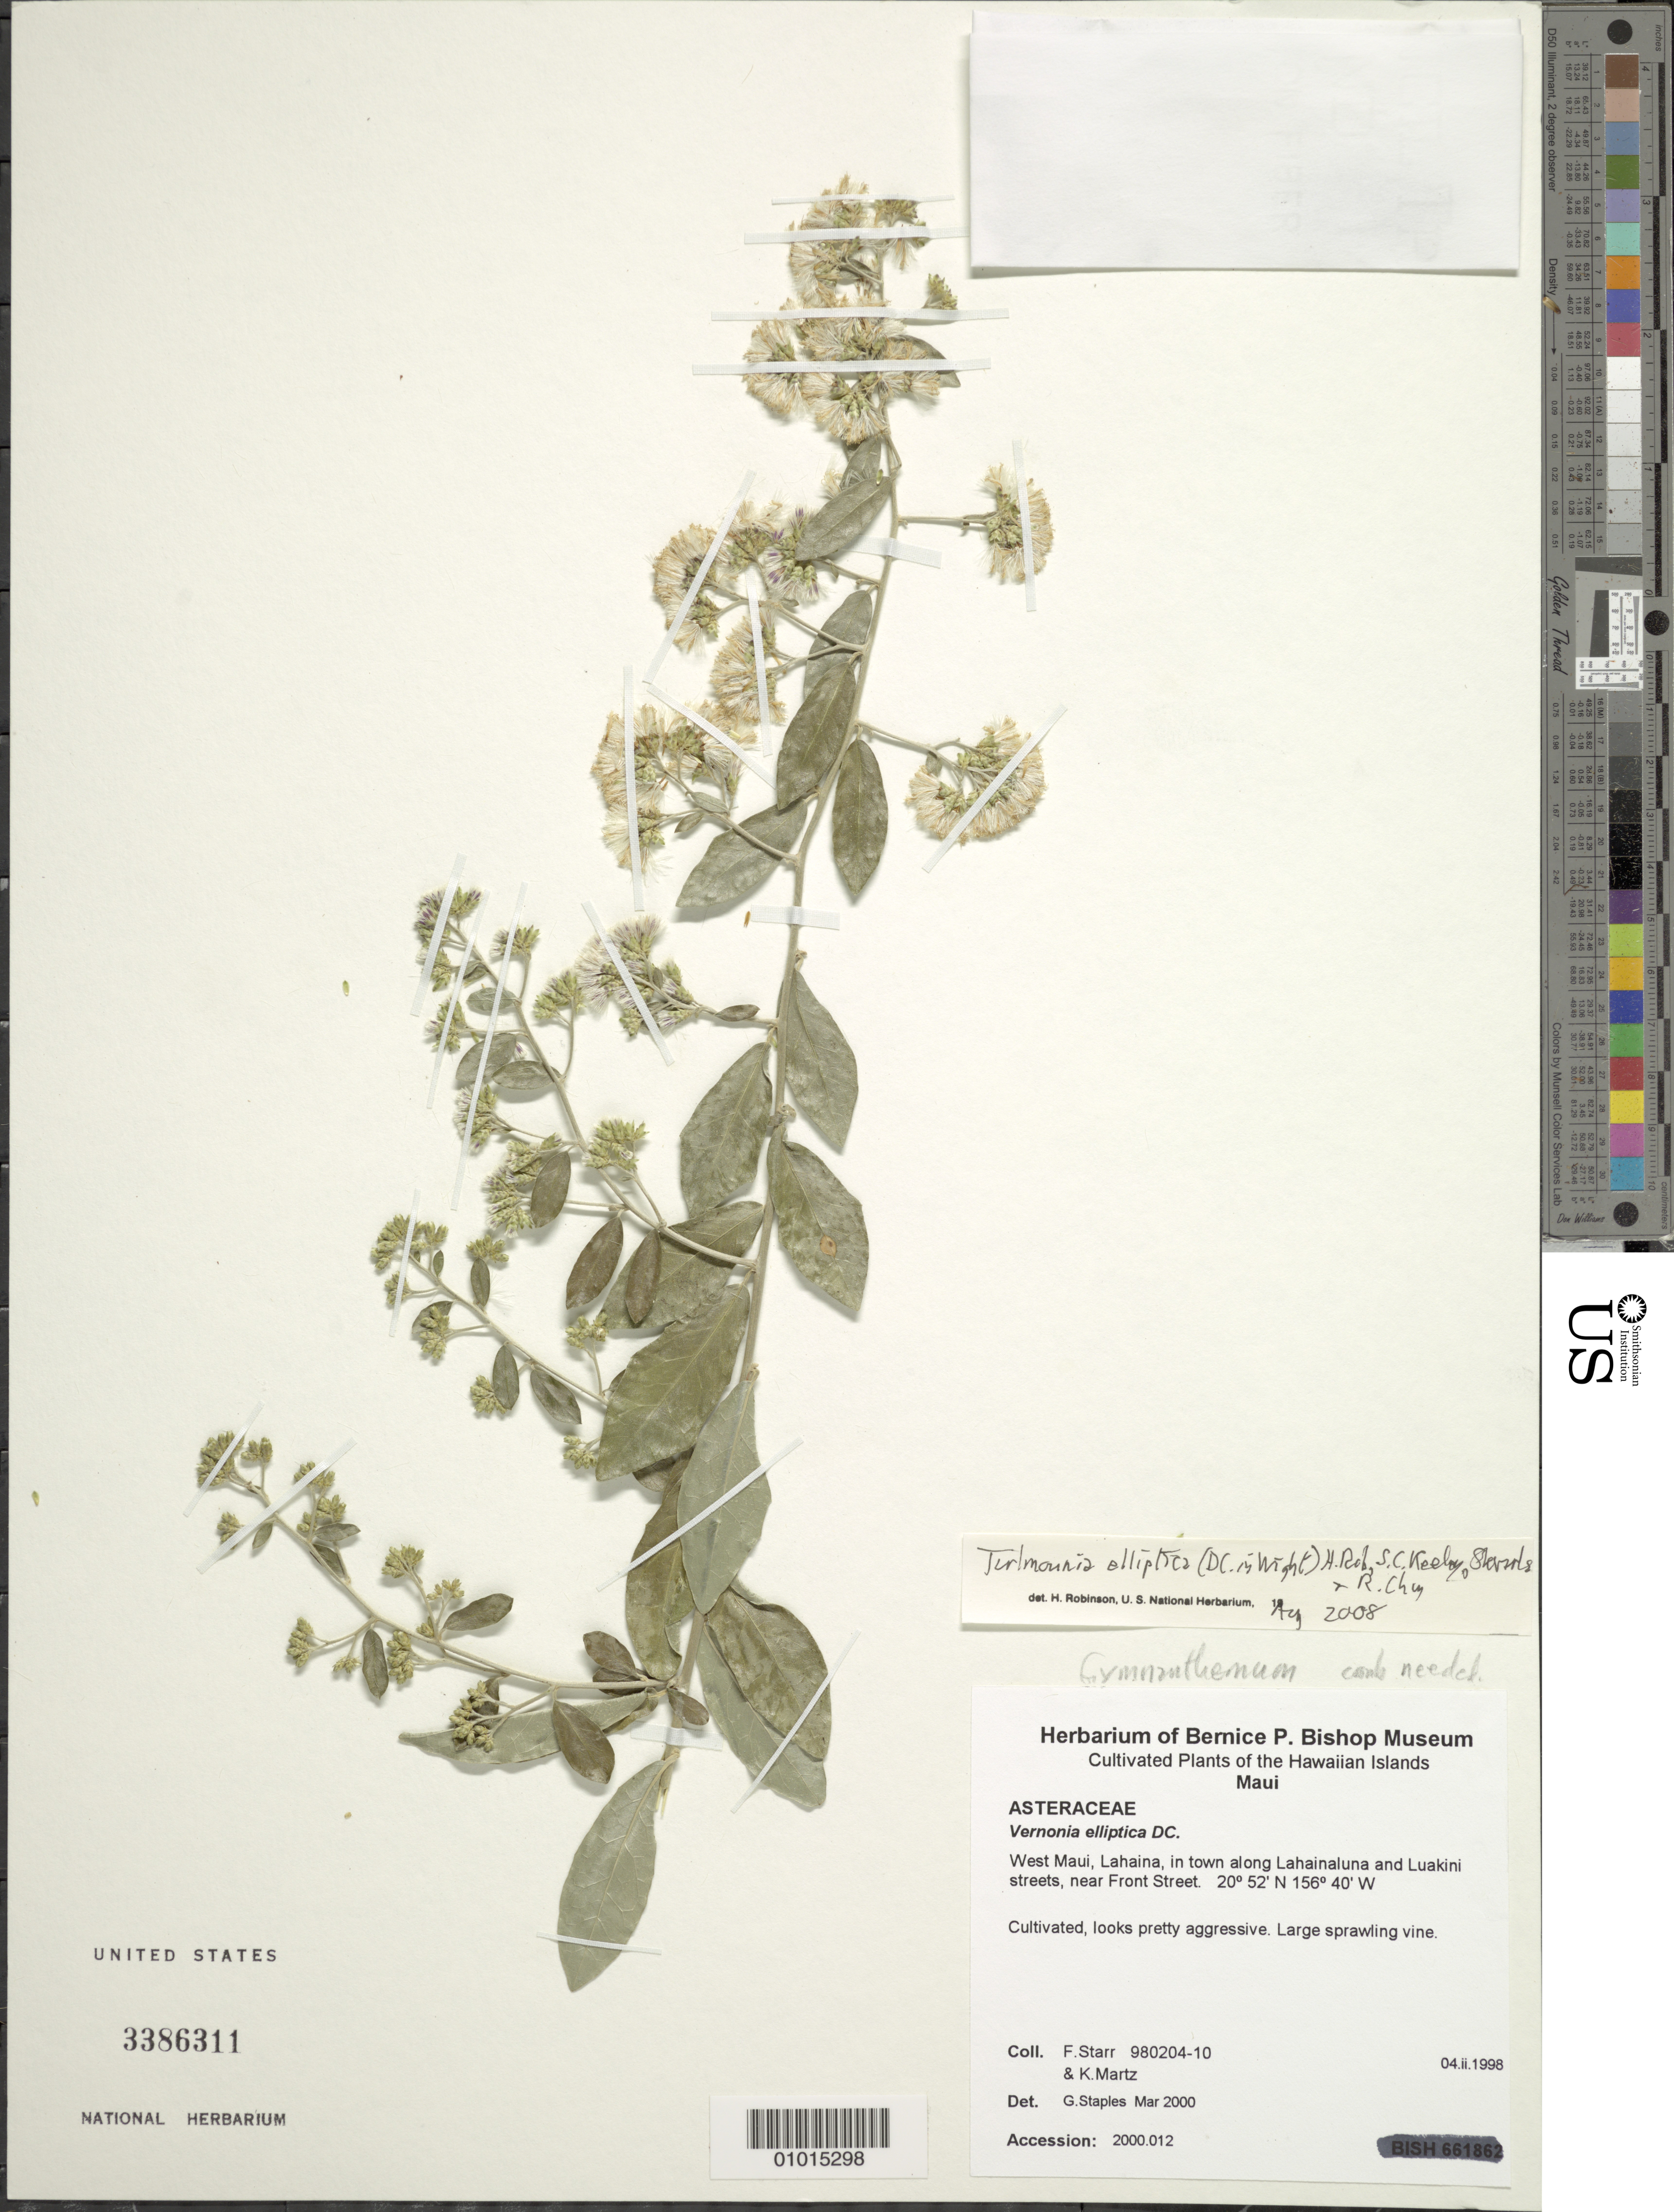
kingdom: Plantae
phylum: Tracheophyta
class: Magnoliopsida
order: Asterales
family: Asteraceae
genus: Tarlmounia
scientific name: Tarlmounia elliptica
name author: (DC.) H. Rob. et al.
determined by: Robinson, Harold E., (US)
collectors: F. Starr & K. Martz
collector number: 980204-10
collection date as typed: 4 Feb 1998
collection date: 1998-02-04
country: United States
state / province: Hawaii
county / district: Maui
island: Maui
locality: West Maui, Lahaina, in town along Lahainaluna and Luakini streets, near Front Street.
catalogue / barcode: US 3386311